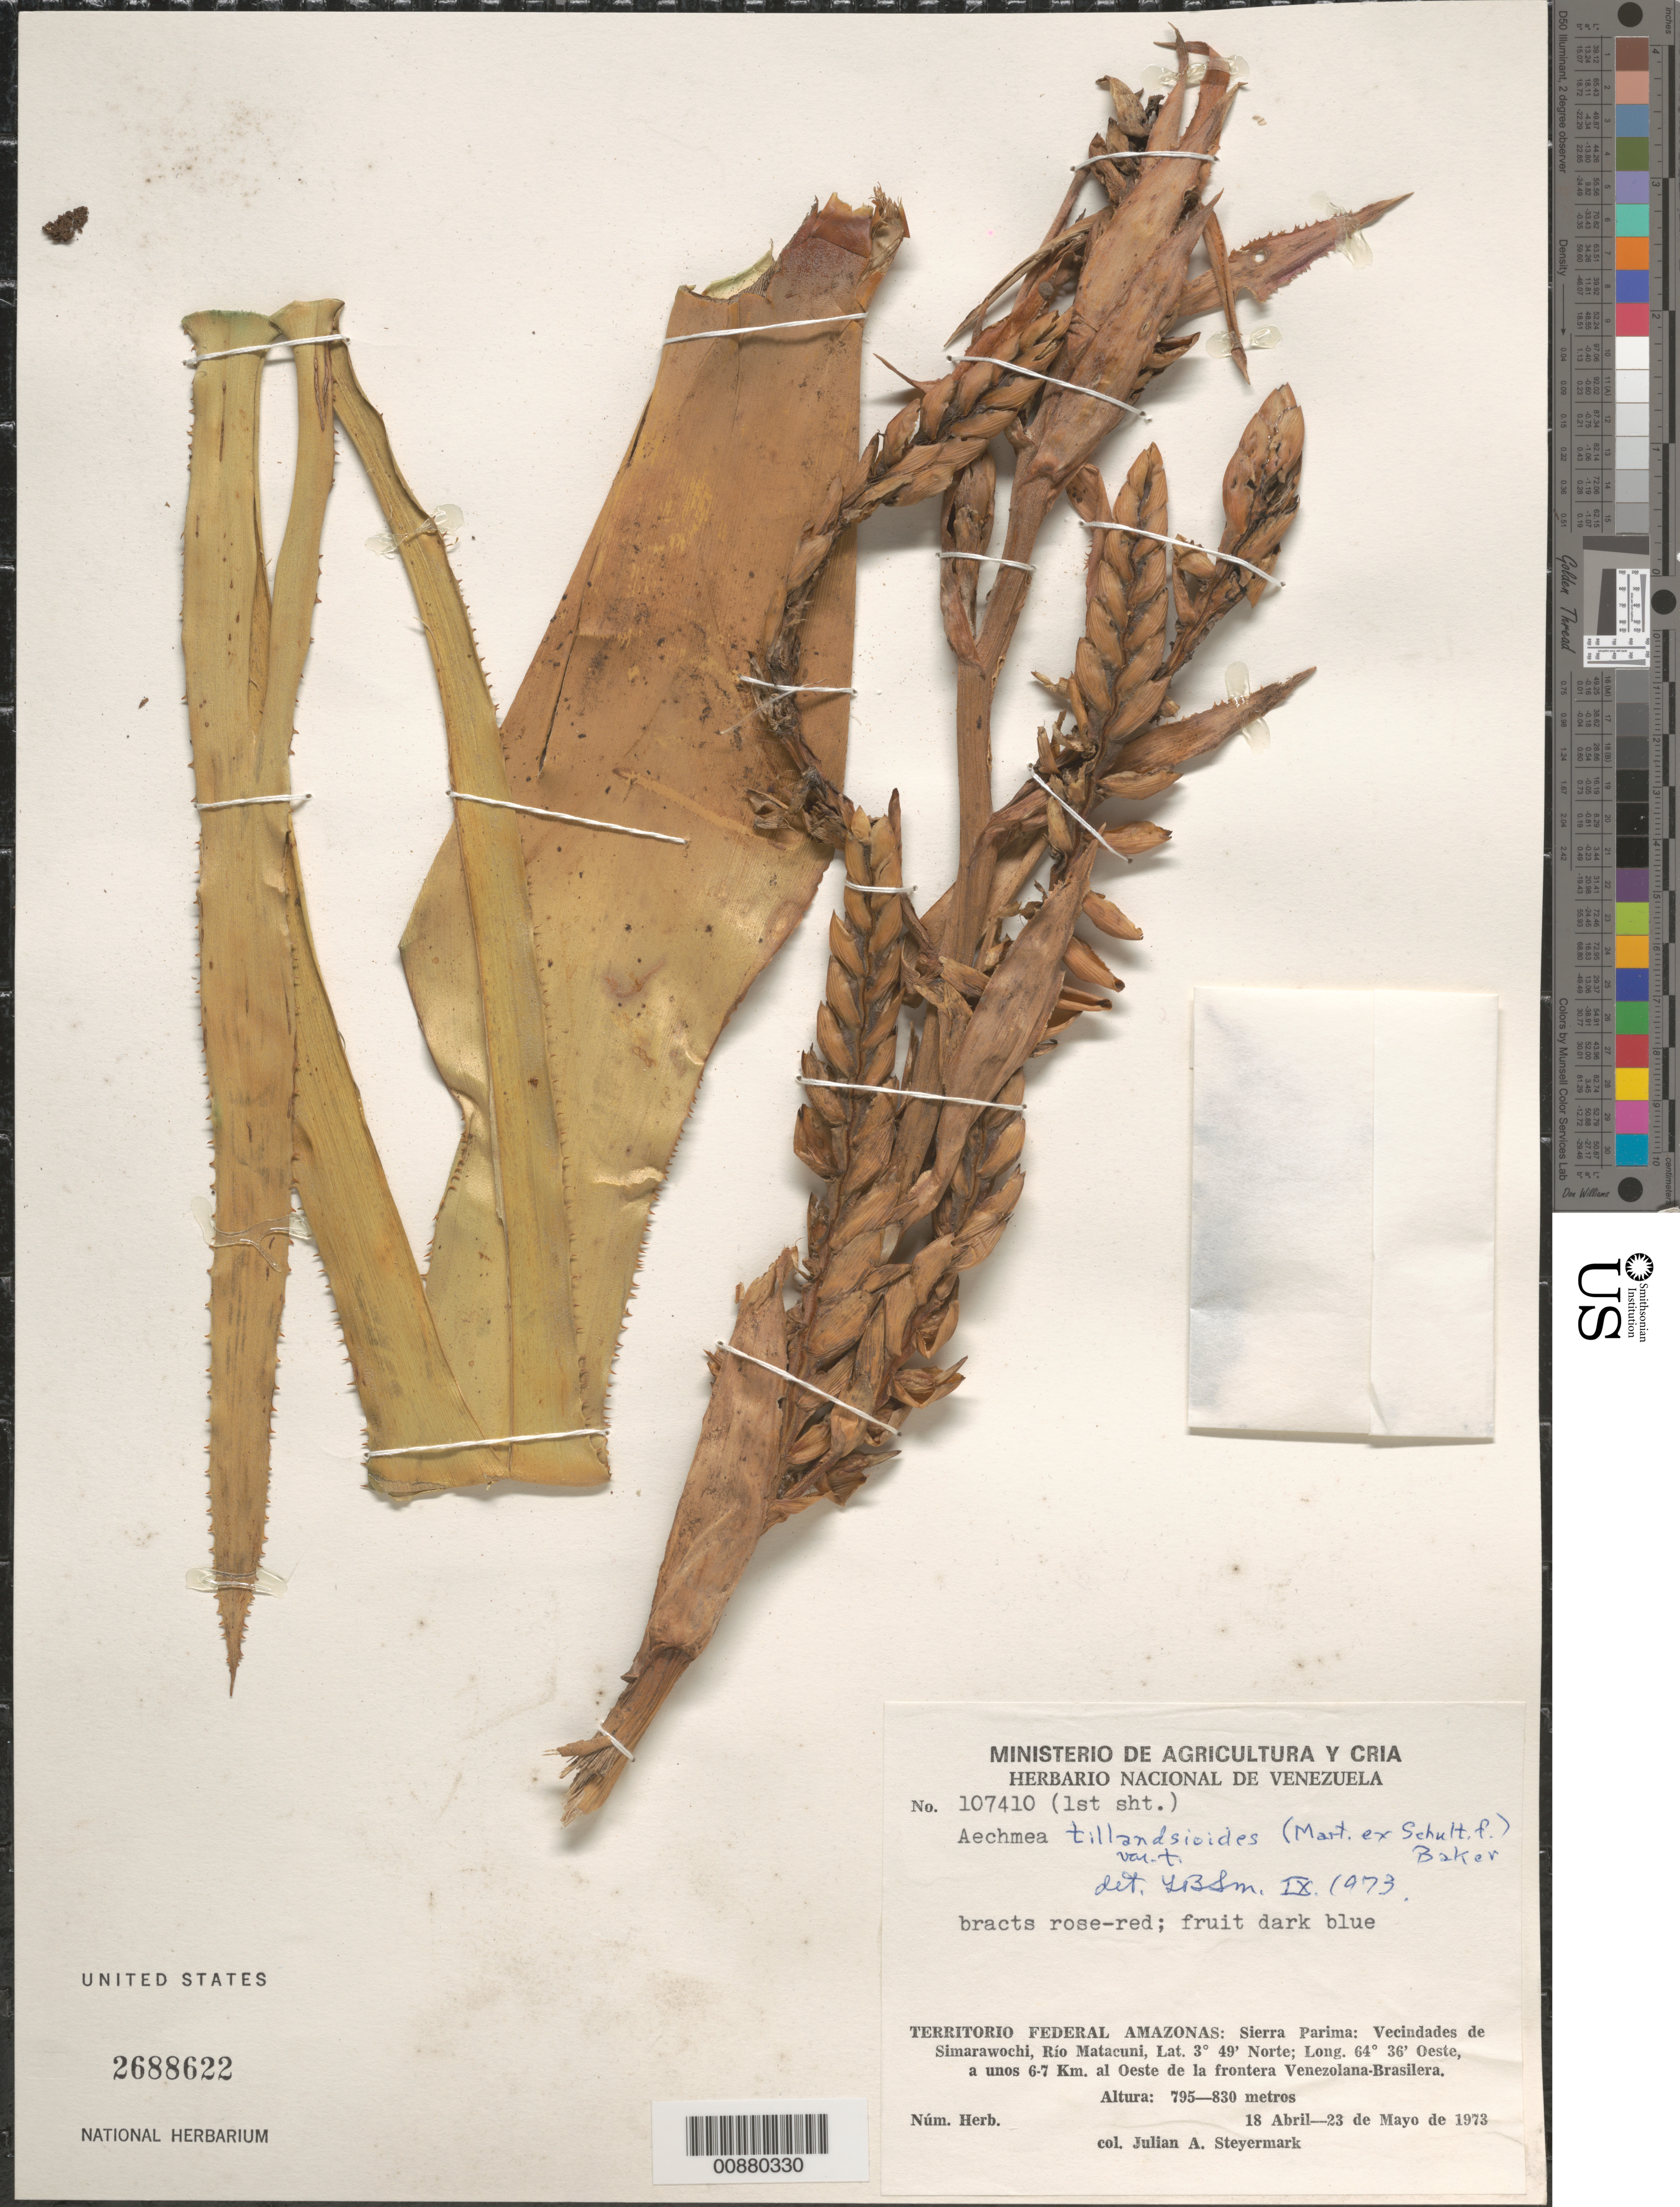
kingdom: Plantae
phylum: Tracheophyta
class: Liliopsida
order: Poales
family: Bromeliaceae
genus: Aechmea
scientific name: Aechmea tillandsioides var. tillandsioides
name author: (Mart. ex Schult. & Schult. f.) Baker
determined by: Smith, Lyman B., (US), NMNH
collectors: J. Steyermark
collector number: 107410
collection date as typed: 18-Apr-73 to 23-May-73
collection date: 1973-04-18/1973-05-23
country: Venezuela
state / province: Amazonas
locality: Sierra Parima; vec de Simarawochi, Río Matacuni, a unos 6-7 km al oeste de la frontera Venezolana-Brasilera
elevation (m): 795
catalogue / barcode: US 2688622